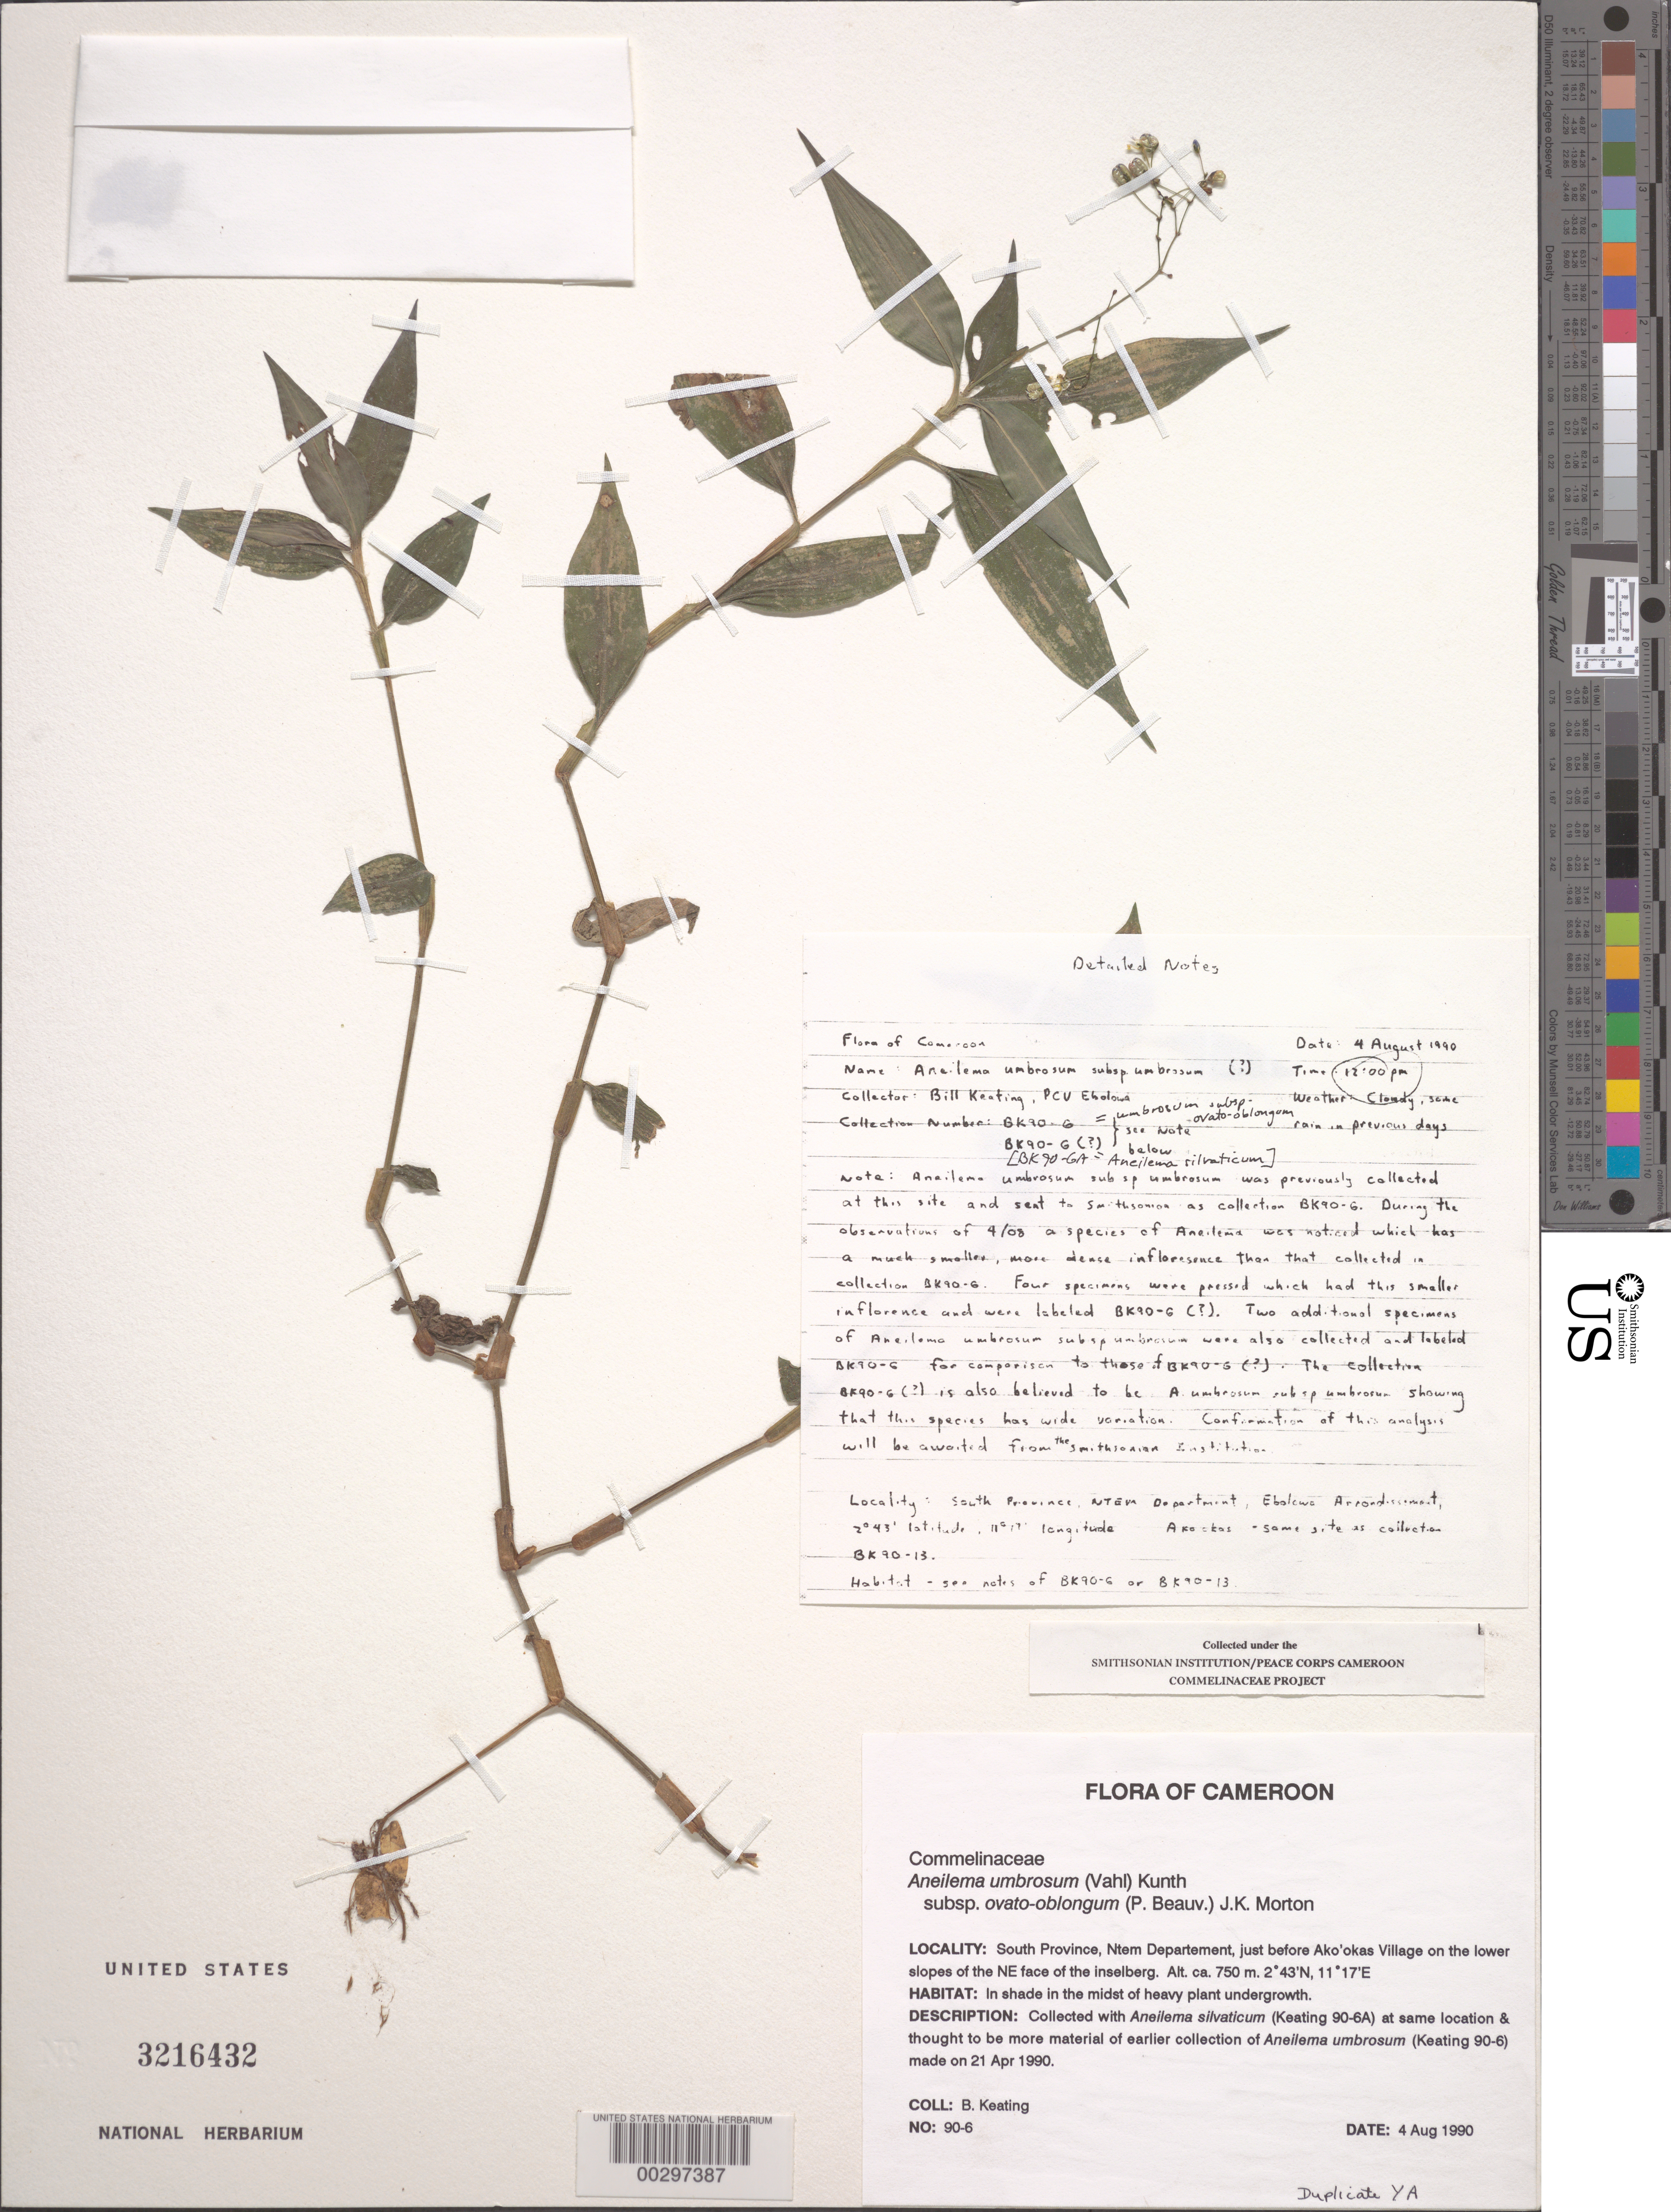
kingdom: Plantae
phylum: Tracheophyta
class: Liliopsida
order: Commelinales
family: Commelinaceae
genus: Aneilema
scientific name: Aneilema umbrosum subsp. ovato-oblongum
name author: (P. Beauv.) J.K. Morton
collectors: B. Keating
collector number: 90-6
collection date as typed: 21 Apr 1990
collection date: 1990-04-21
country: Cameroon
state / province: Sud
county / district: Ntem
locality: Ntem, ako'okas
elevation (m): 750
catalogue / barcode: US 3216432